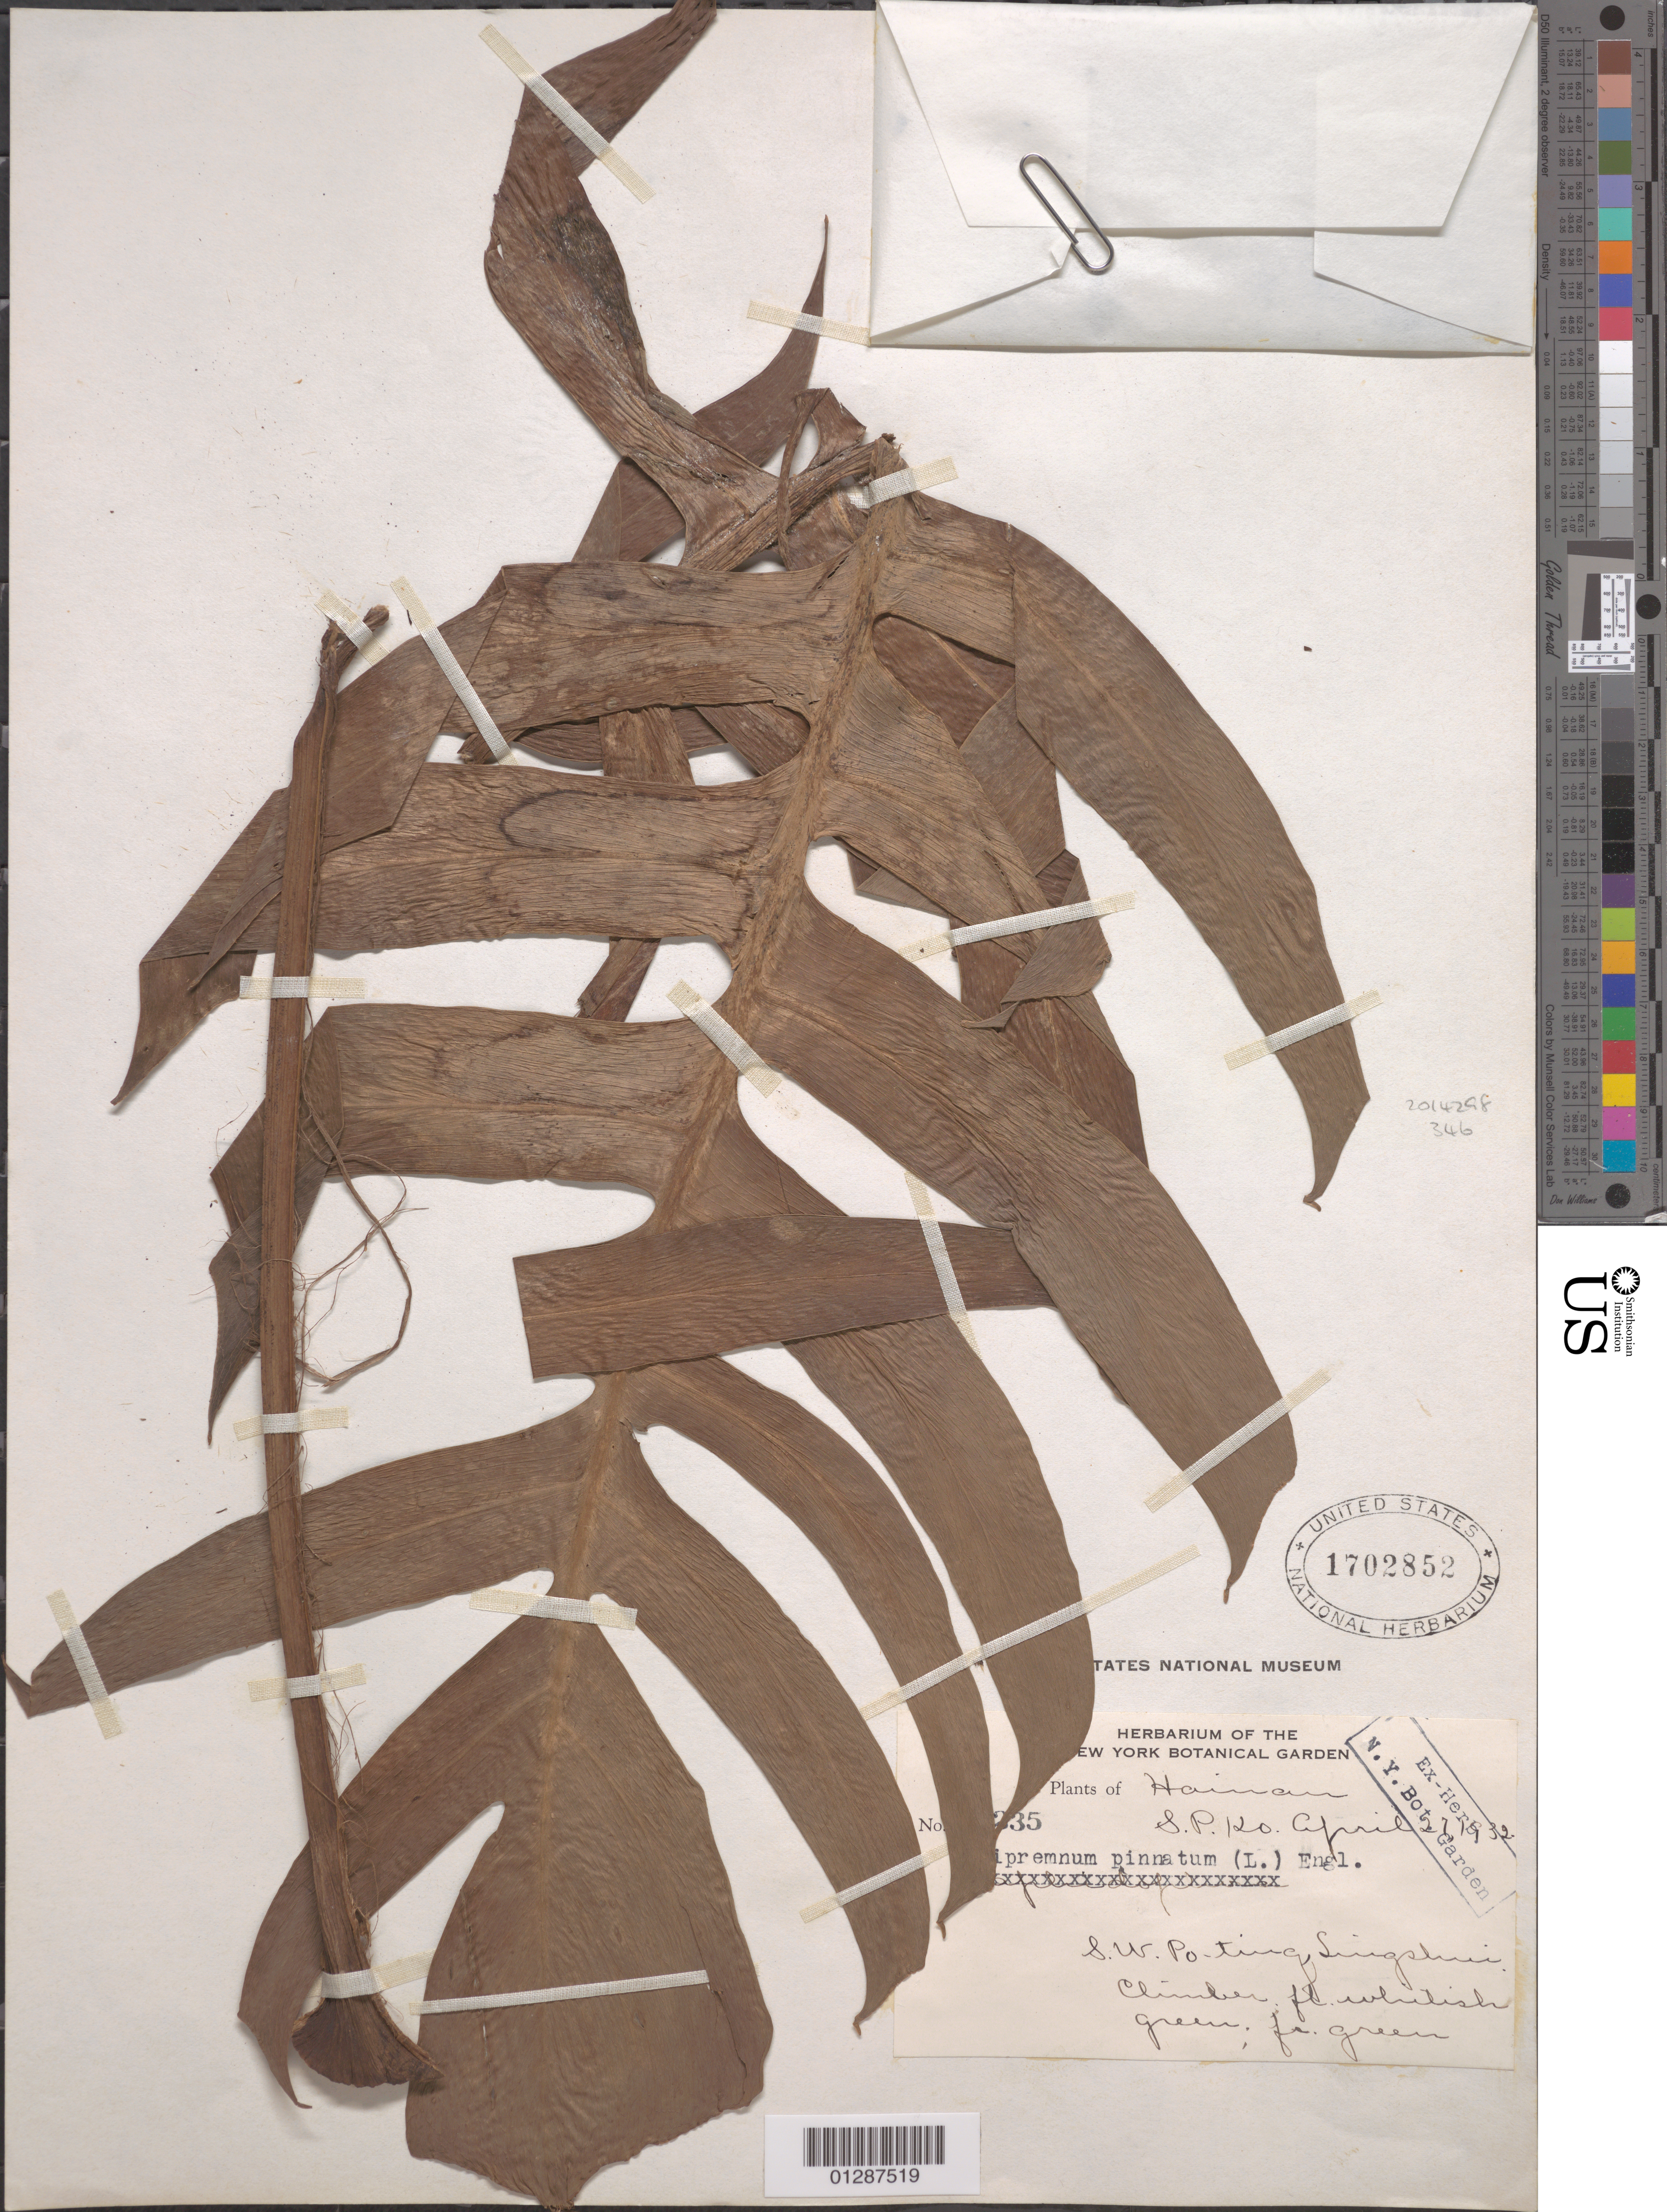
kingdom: Plantae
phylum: Tracheophyta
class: Liliopsida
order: Alismatales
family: Araceae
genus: Epipremnum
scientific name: Epipremnum pinnatum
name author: (L.) Engl.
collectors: S. P. Ko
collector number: !35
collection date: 1932-04-27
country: China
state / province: Hainan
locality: S.W. Po-ting, Lingshui.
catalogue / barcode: US 1702852